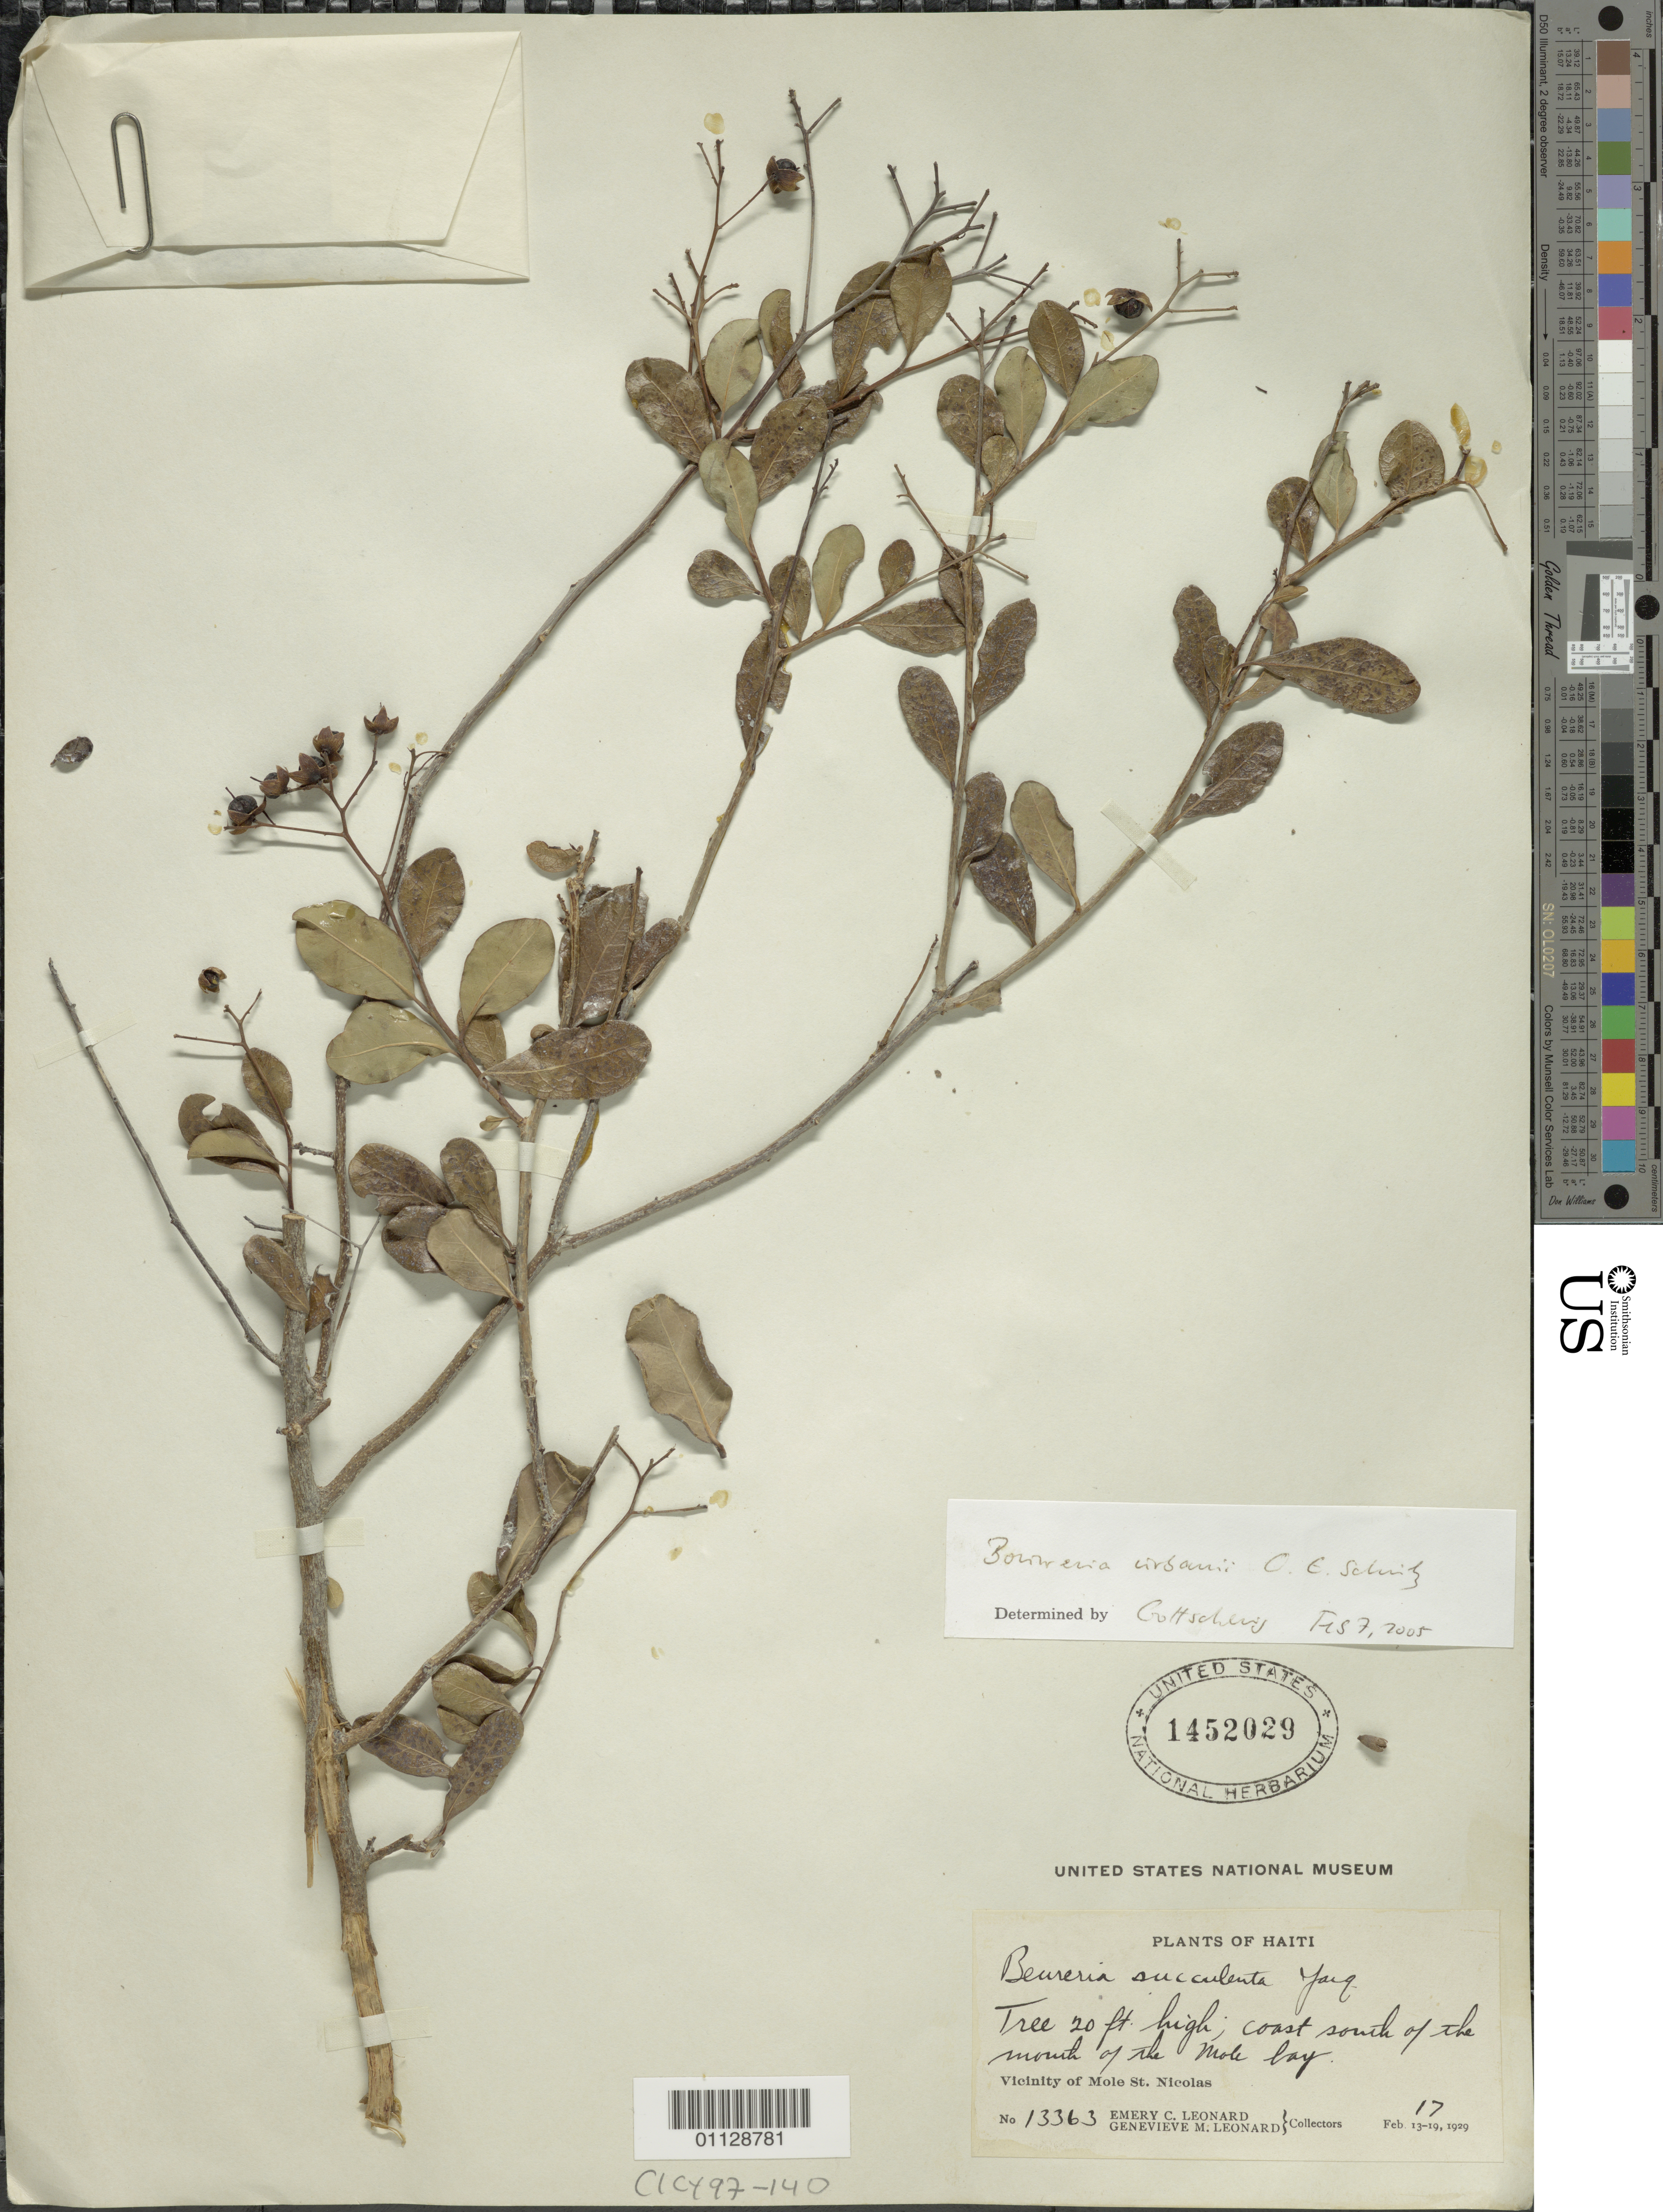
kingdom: Plantae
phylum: Tracheophyta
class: Magnoliopsida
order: Boraginales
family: Ehretiaceae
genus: Bourreria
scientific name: Bourreria urbanii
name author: O.E. Schulz in Urb.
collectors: E. C. Leonard & G. M. Leonard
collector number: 13363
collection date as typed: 13 Feb 1929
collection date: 1929-02-13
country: Haiti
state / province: Nord-Óuest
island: Hispaniola I.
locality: Coast south of the mouth of the Mole Bay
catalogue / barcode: US 1452029